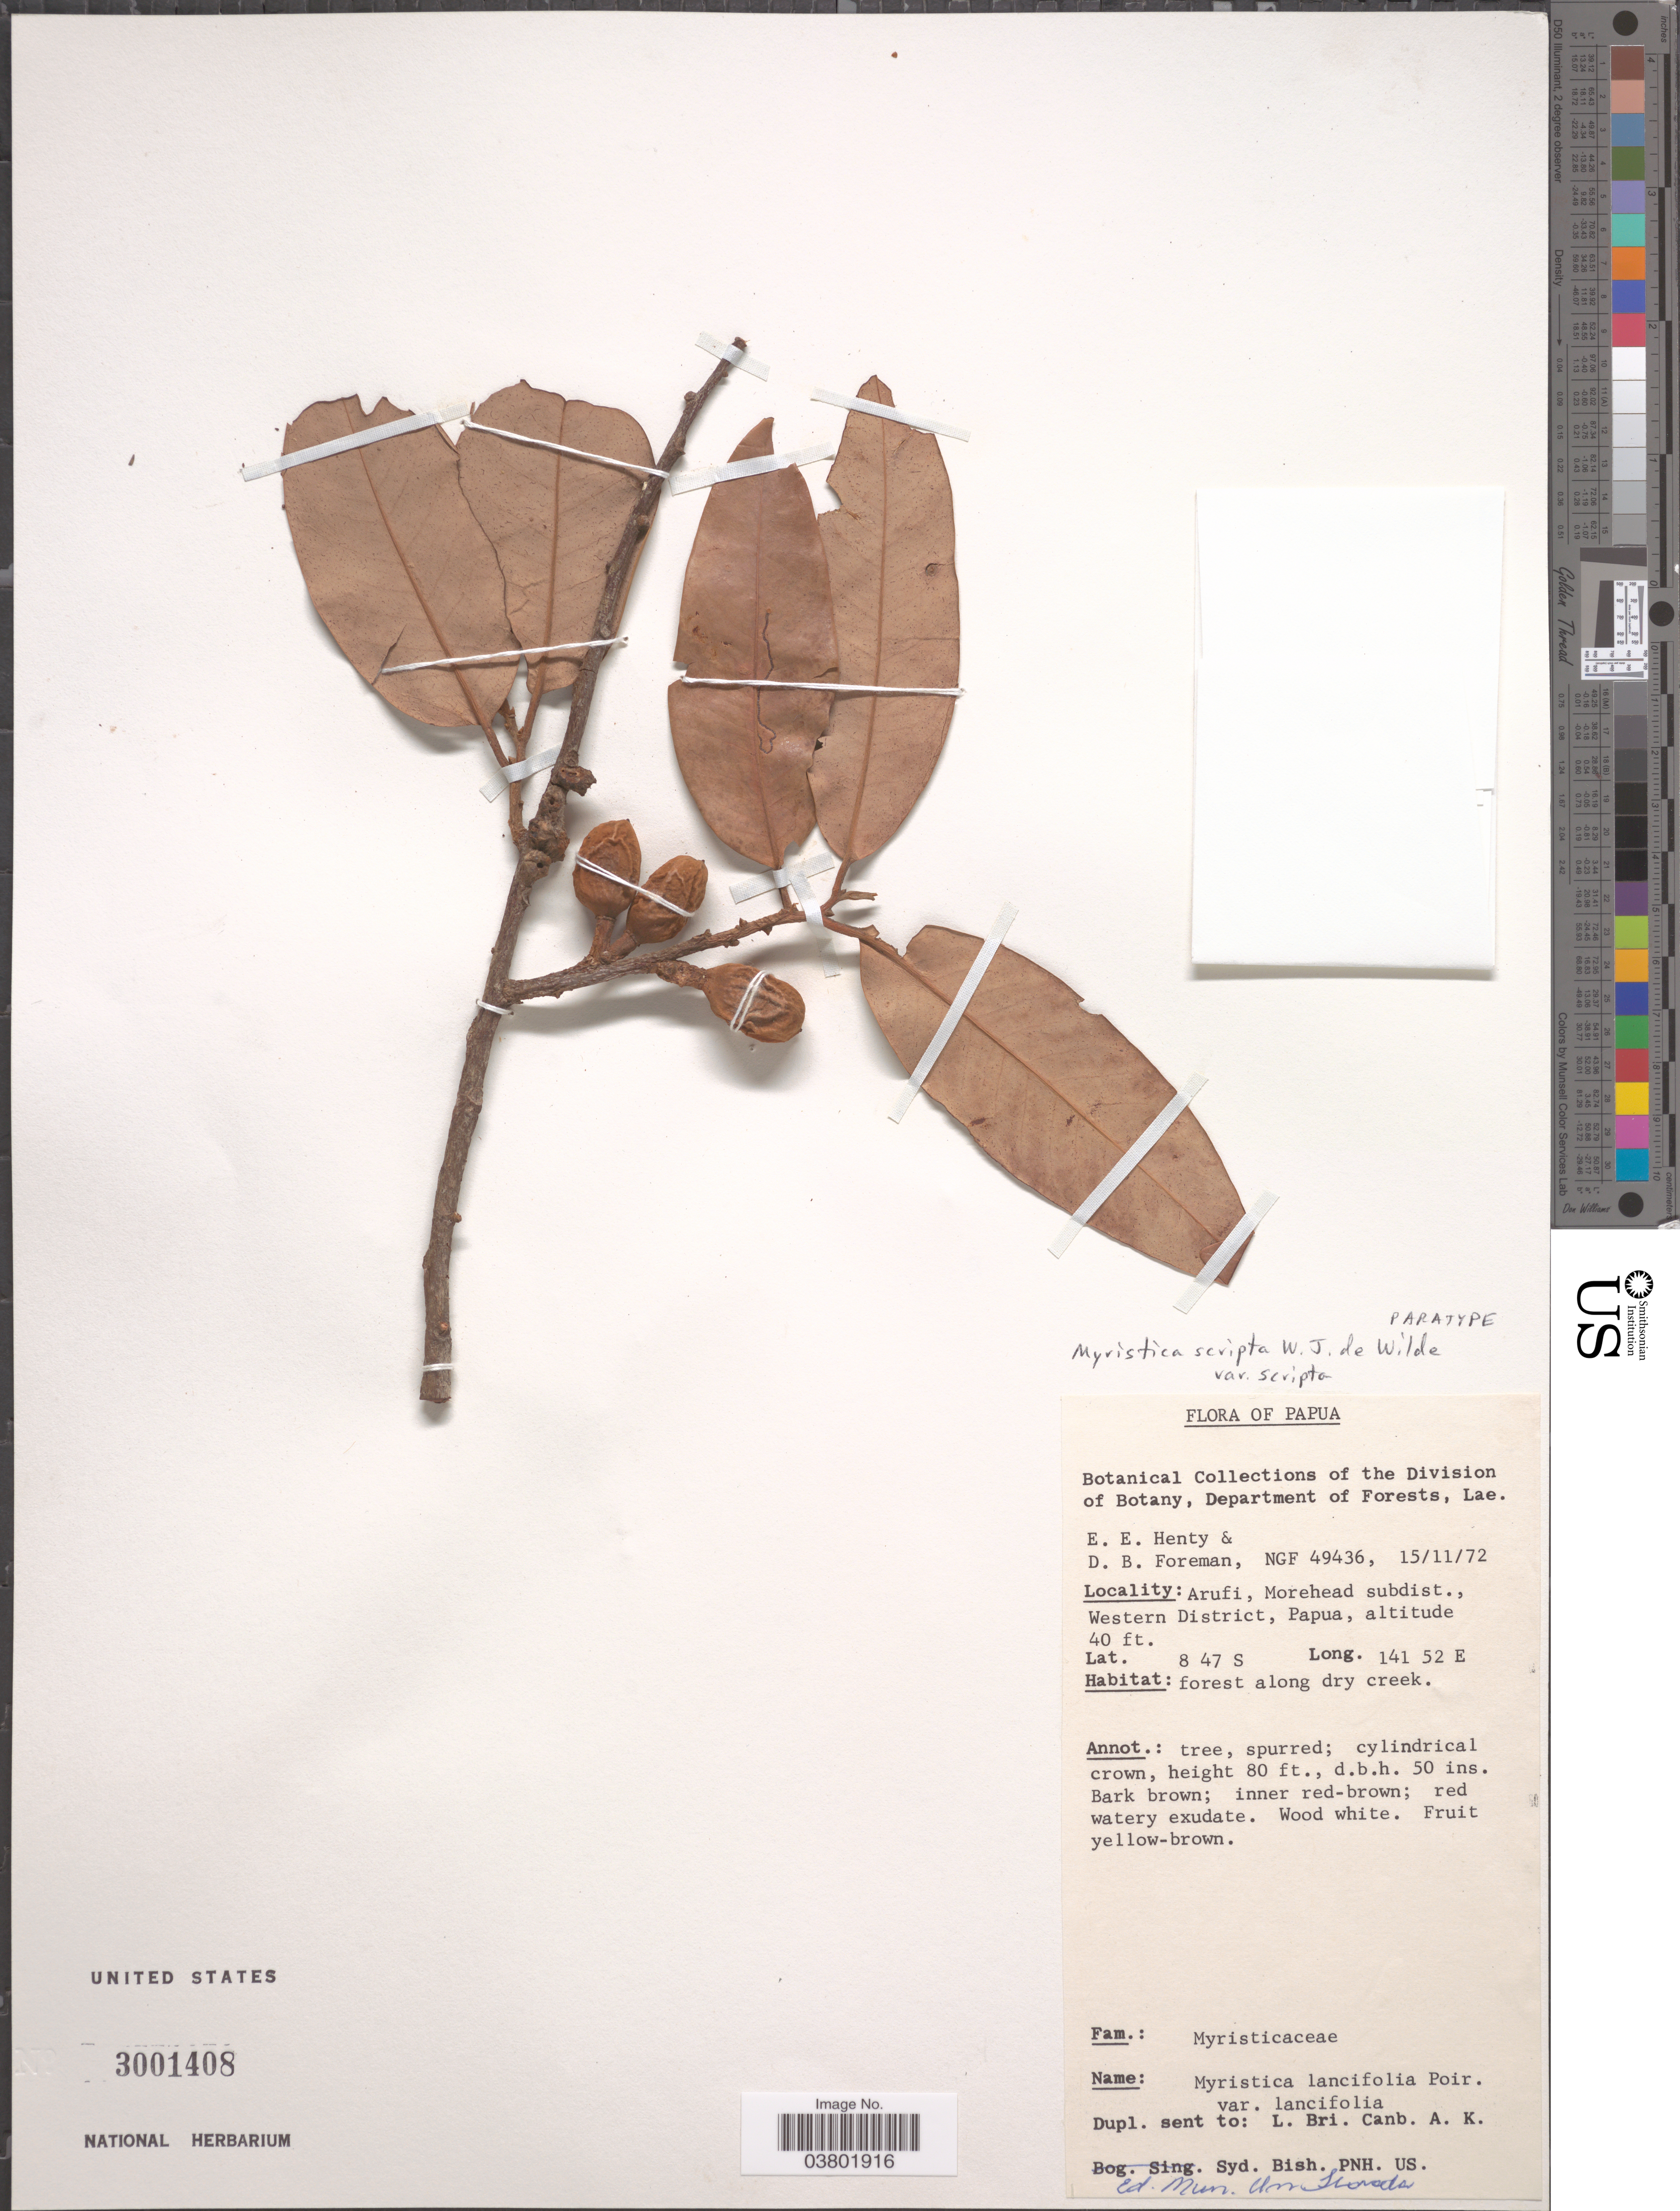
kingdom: Plantae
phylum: Tracheophyta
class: Magnoliopsida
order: Magnoliales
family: Myristicaceae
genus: Myristica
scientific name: Myristica scripta var. scripta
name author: W.J. de Wilde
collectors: E. Henty & D. Foreman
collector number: NGF49436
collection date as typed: Transcribed d/m/y: 15/11/72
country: Papua New Guinea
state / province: Manus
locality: Arufi, Morehead subdist., Western District, Papua.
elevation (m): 12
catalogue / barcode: US 3001408